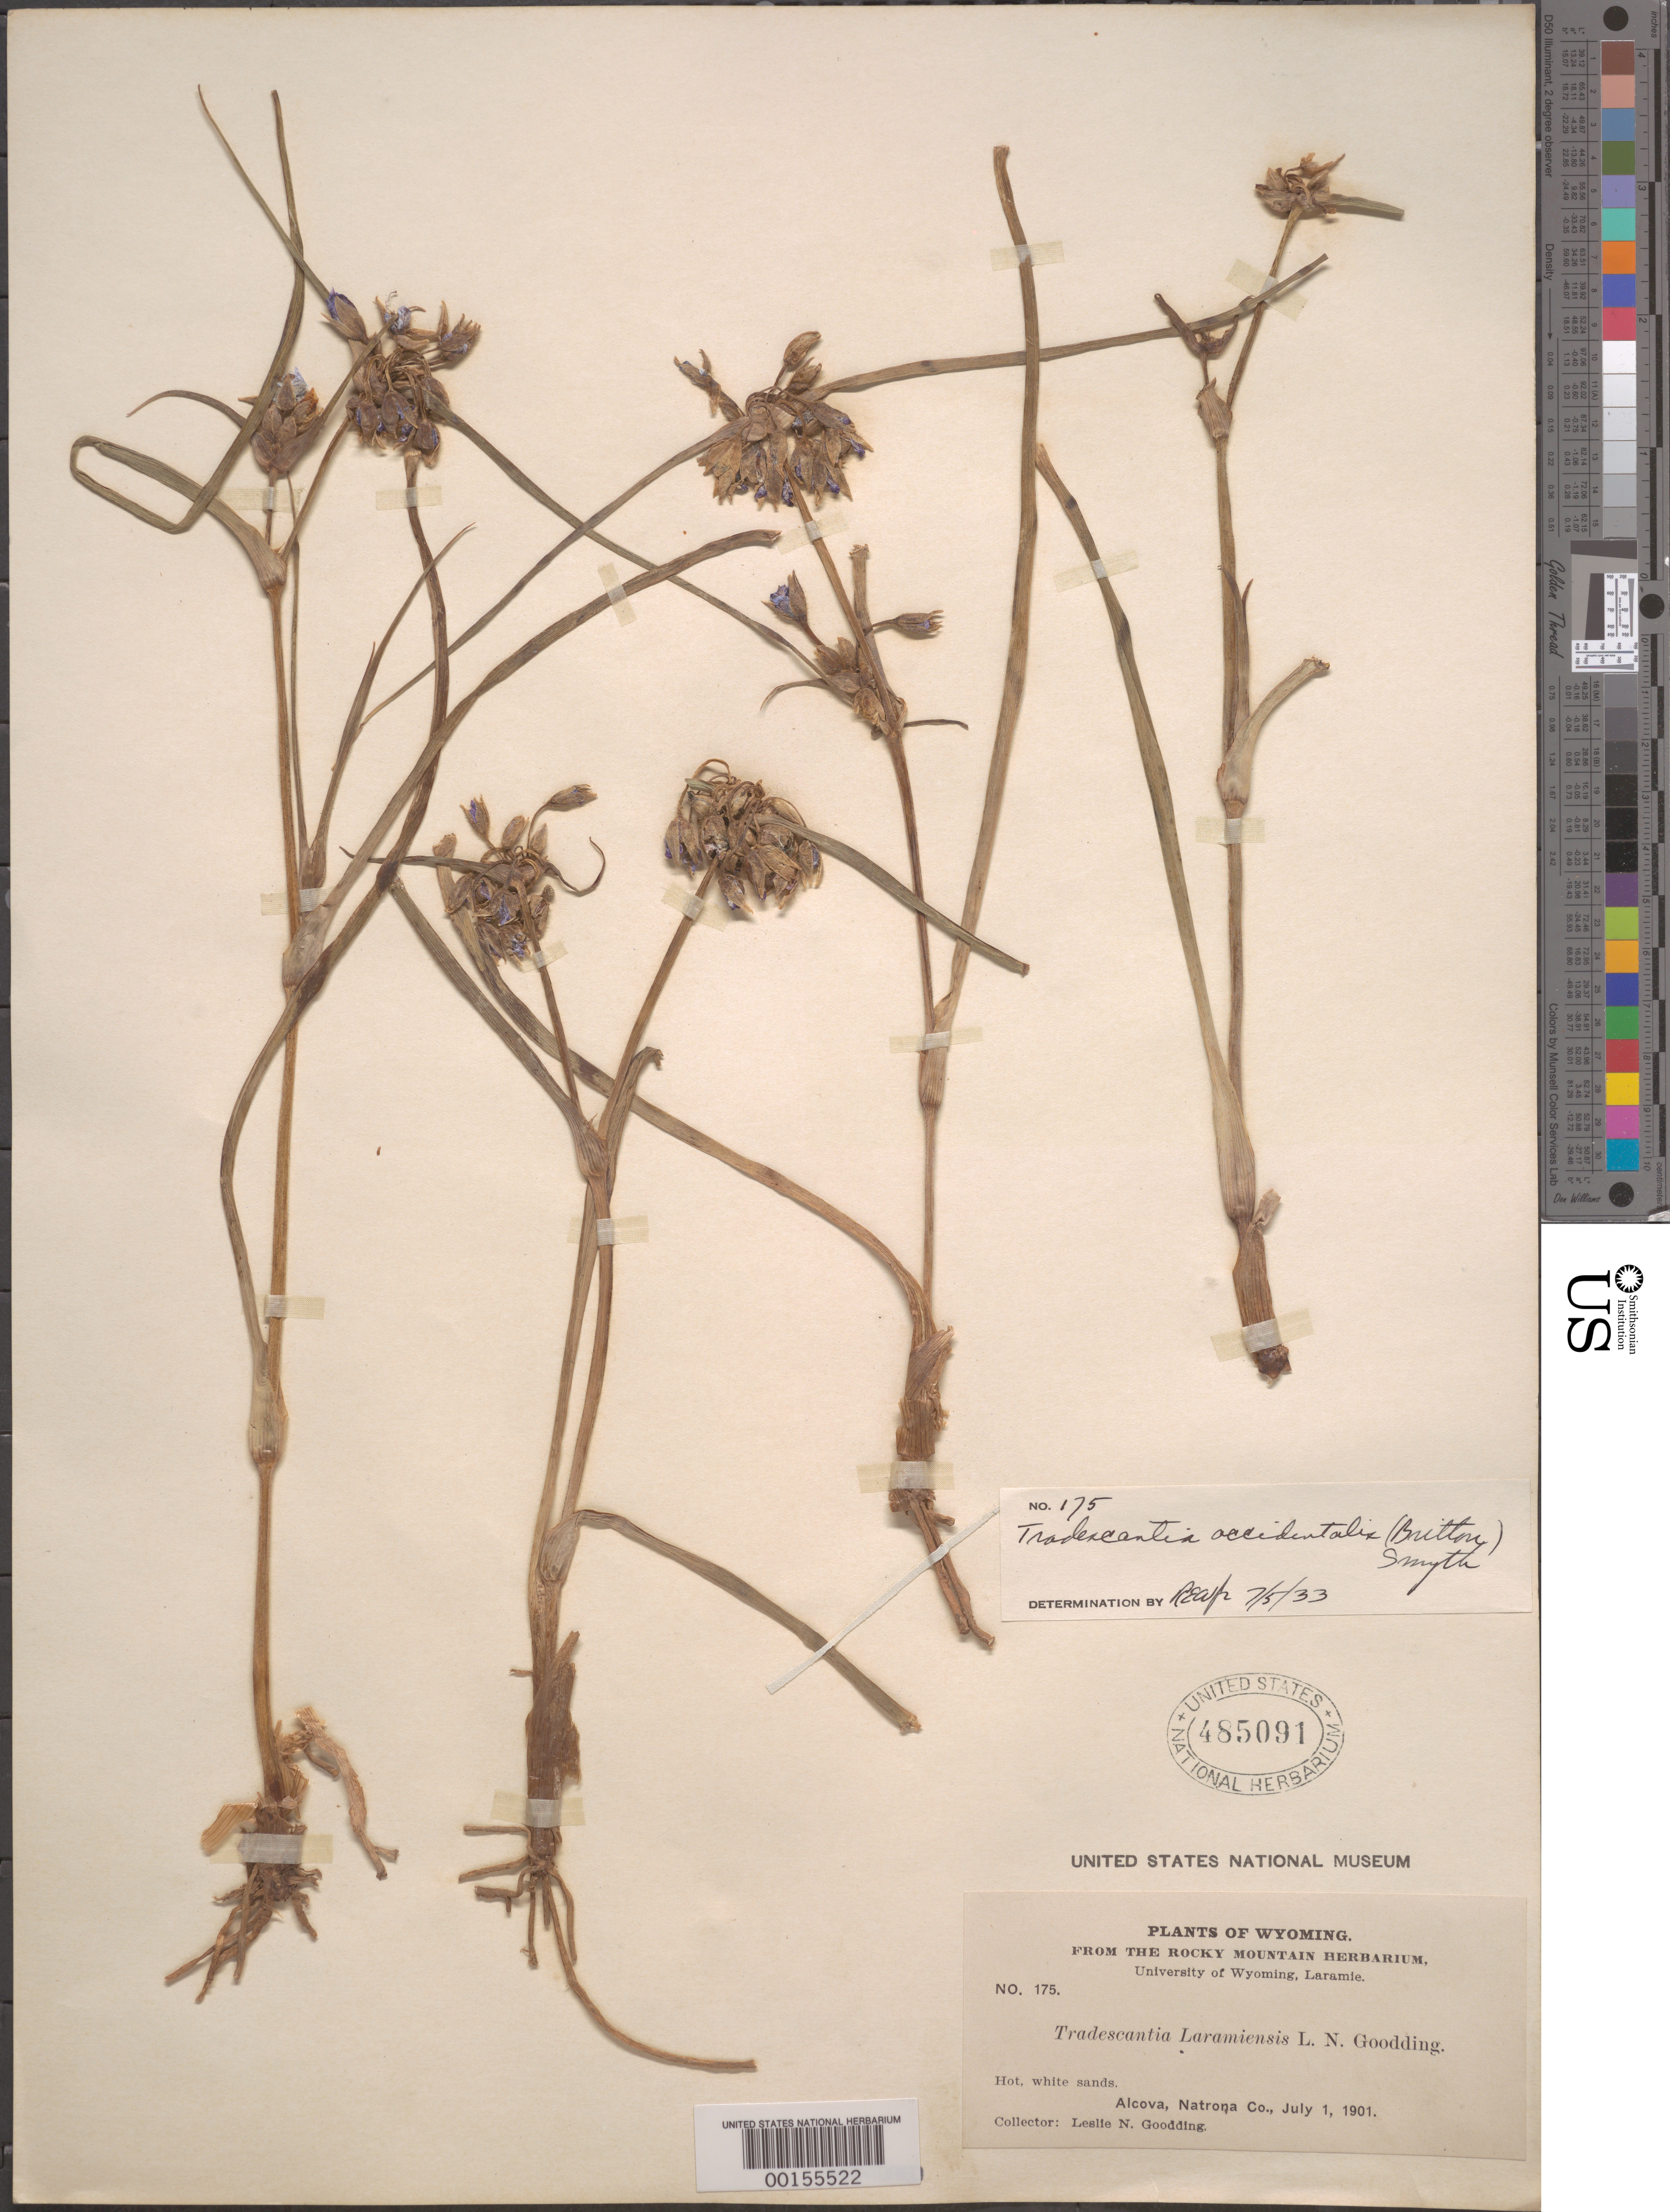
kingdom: Plantae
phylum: Tracheophyta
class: Liliopsida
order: Commelinales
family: Commelinaceae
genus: Tradescantia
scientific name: Tradescantia occidentalis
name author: (Britton) Smyth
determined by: Woodward, R. E.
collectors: L. N. Goodding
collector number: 175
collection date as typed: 01 Jul 1901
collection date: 1901-07-01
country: United States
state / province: Wyoming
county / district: Natrona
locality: Alcova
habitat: Hot, white sands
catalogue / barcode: US 485091